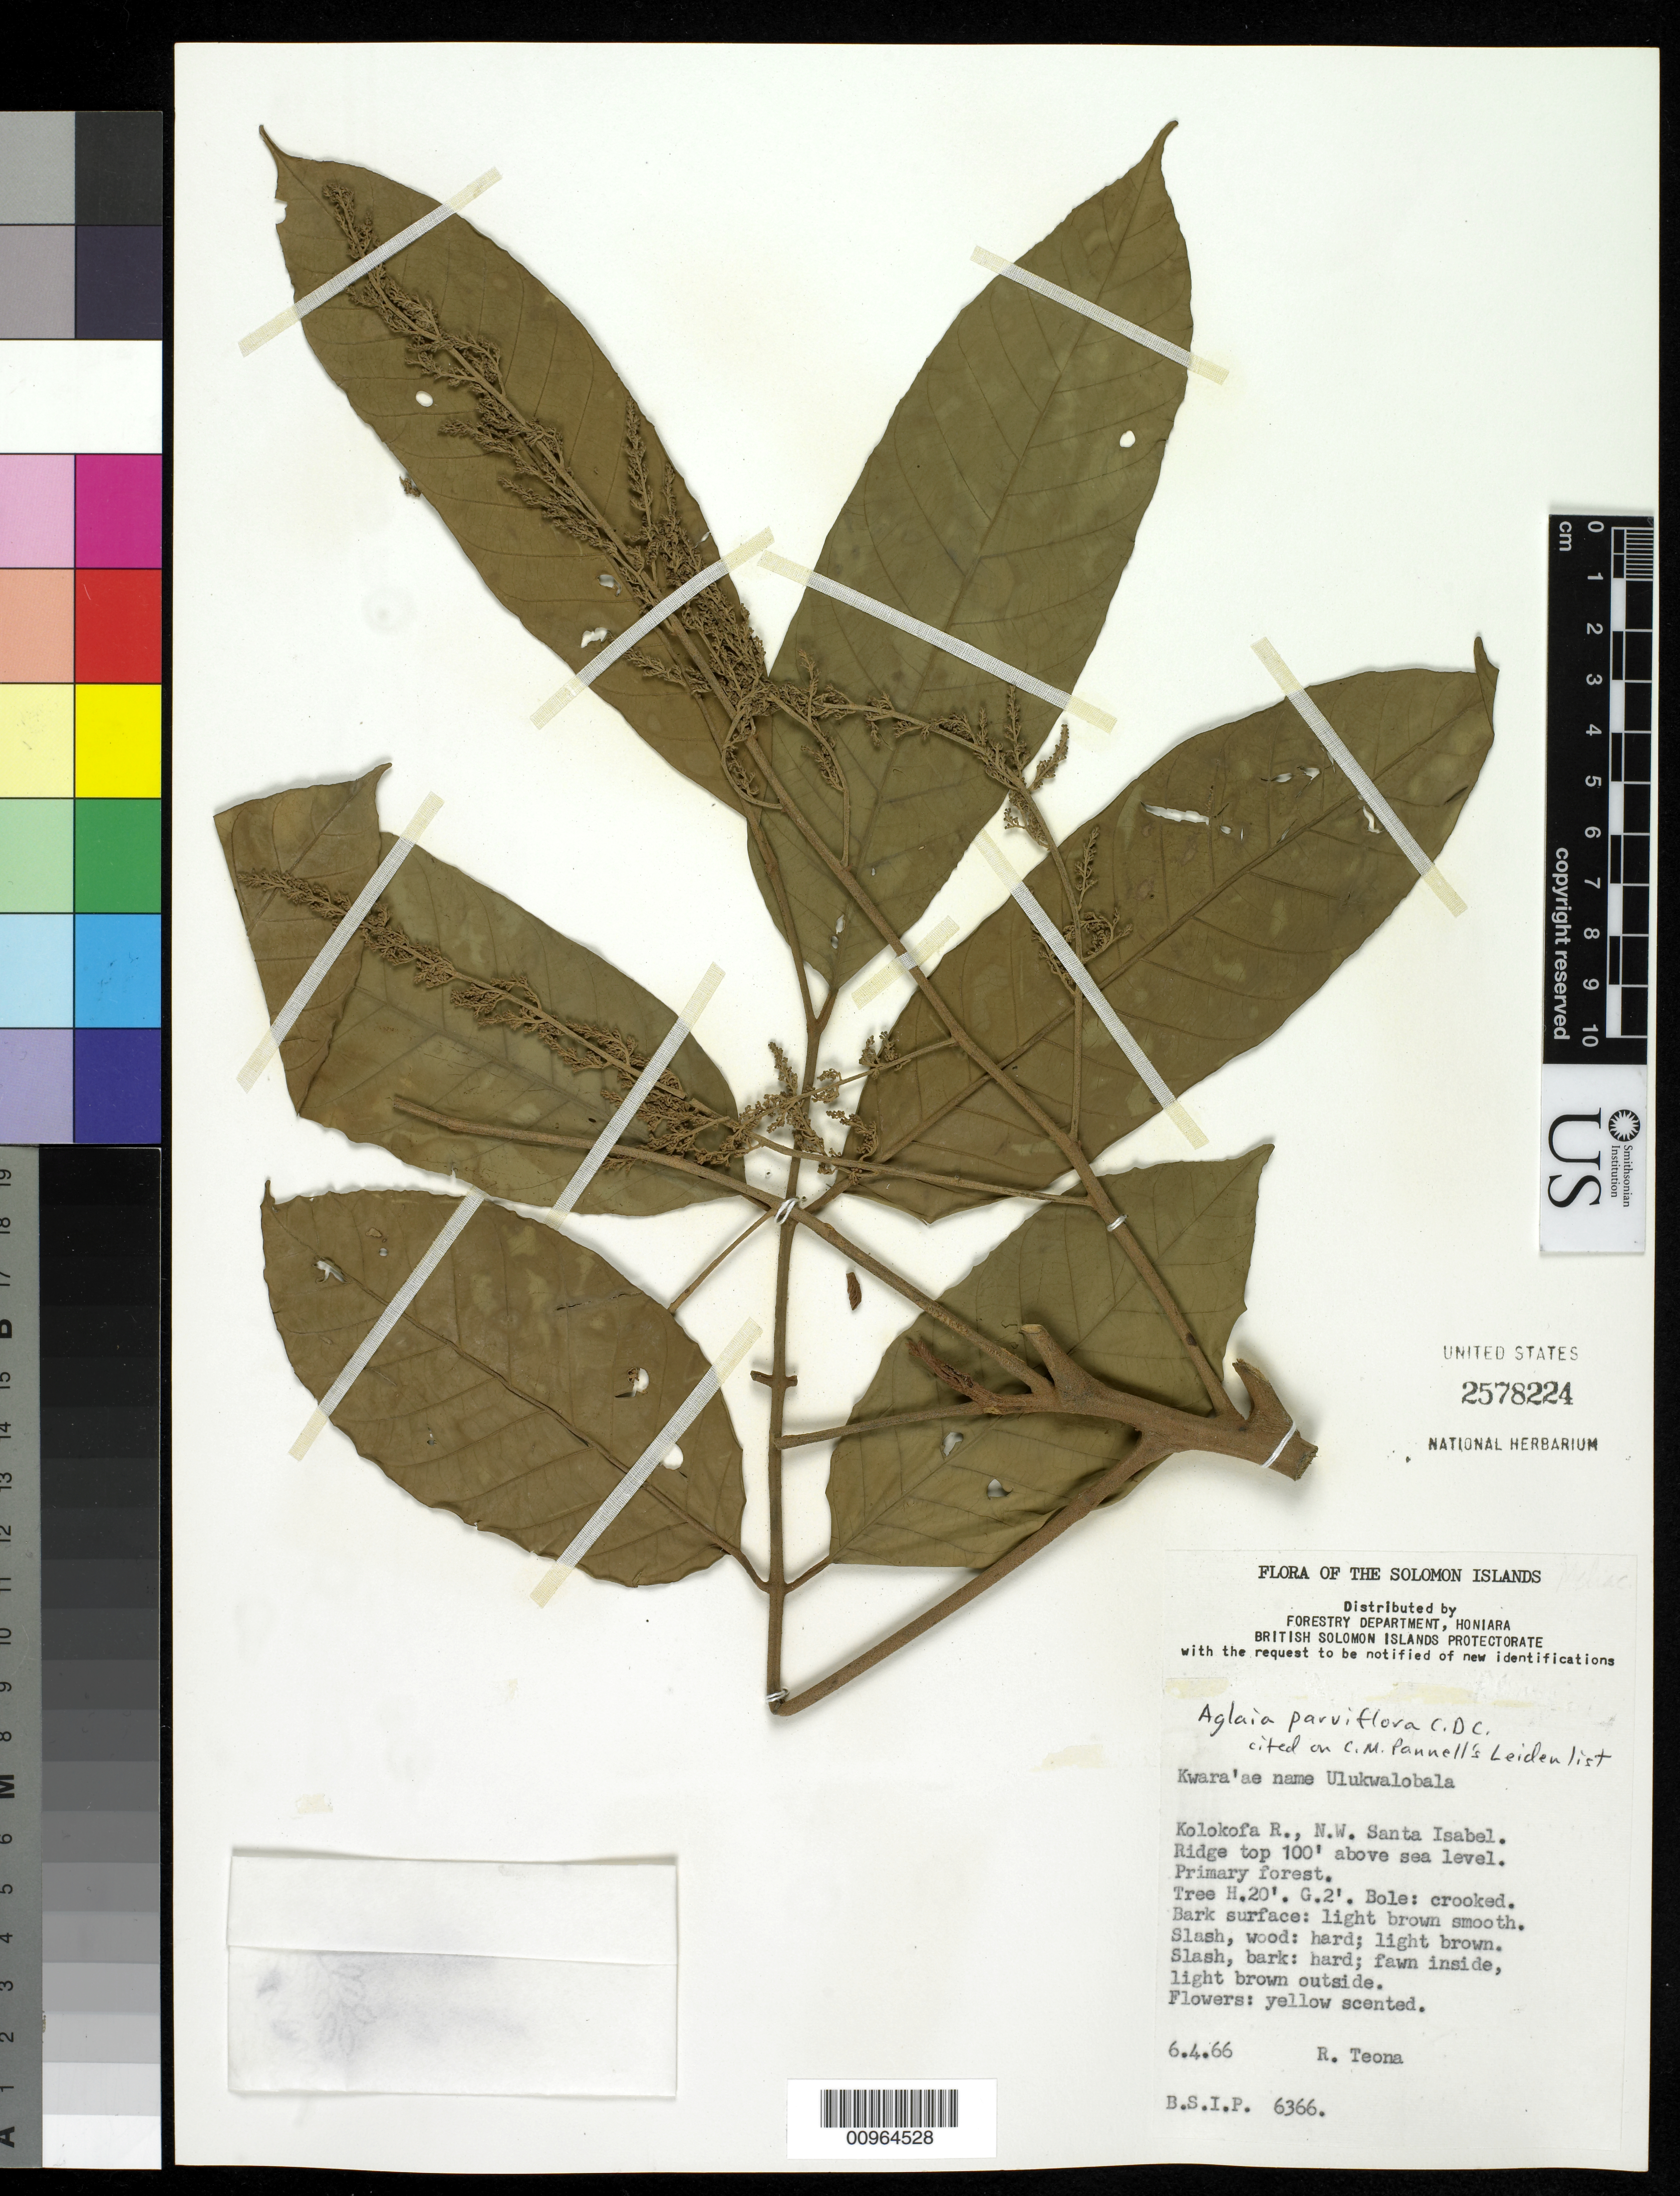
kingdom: Plantae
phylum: Tracheophyta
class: Magnoliopsida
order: Sapindales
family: Meliaceae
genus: Aglaia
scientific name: Aglaia parviflora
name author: C. DC.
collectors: R. Teona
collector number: BSIP 6366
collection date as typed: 06 Apr 1966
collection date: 1966-04-06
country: Solomon Islands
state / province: Isabel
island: Santa Isabel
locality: Kolokofa R.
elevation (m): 30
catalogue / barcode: US 2578224